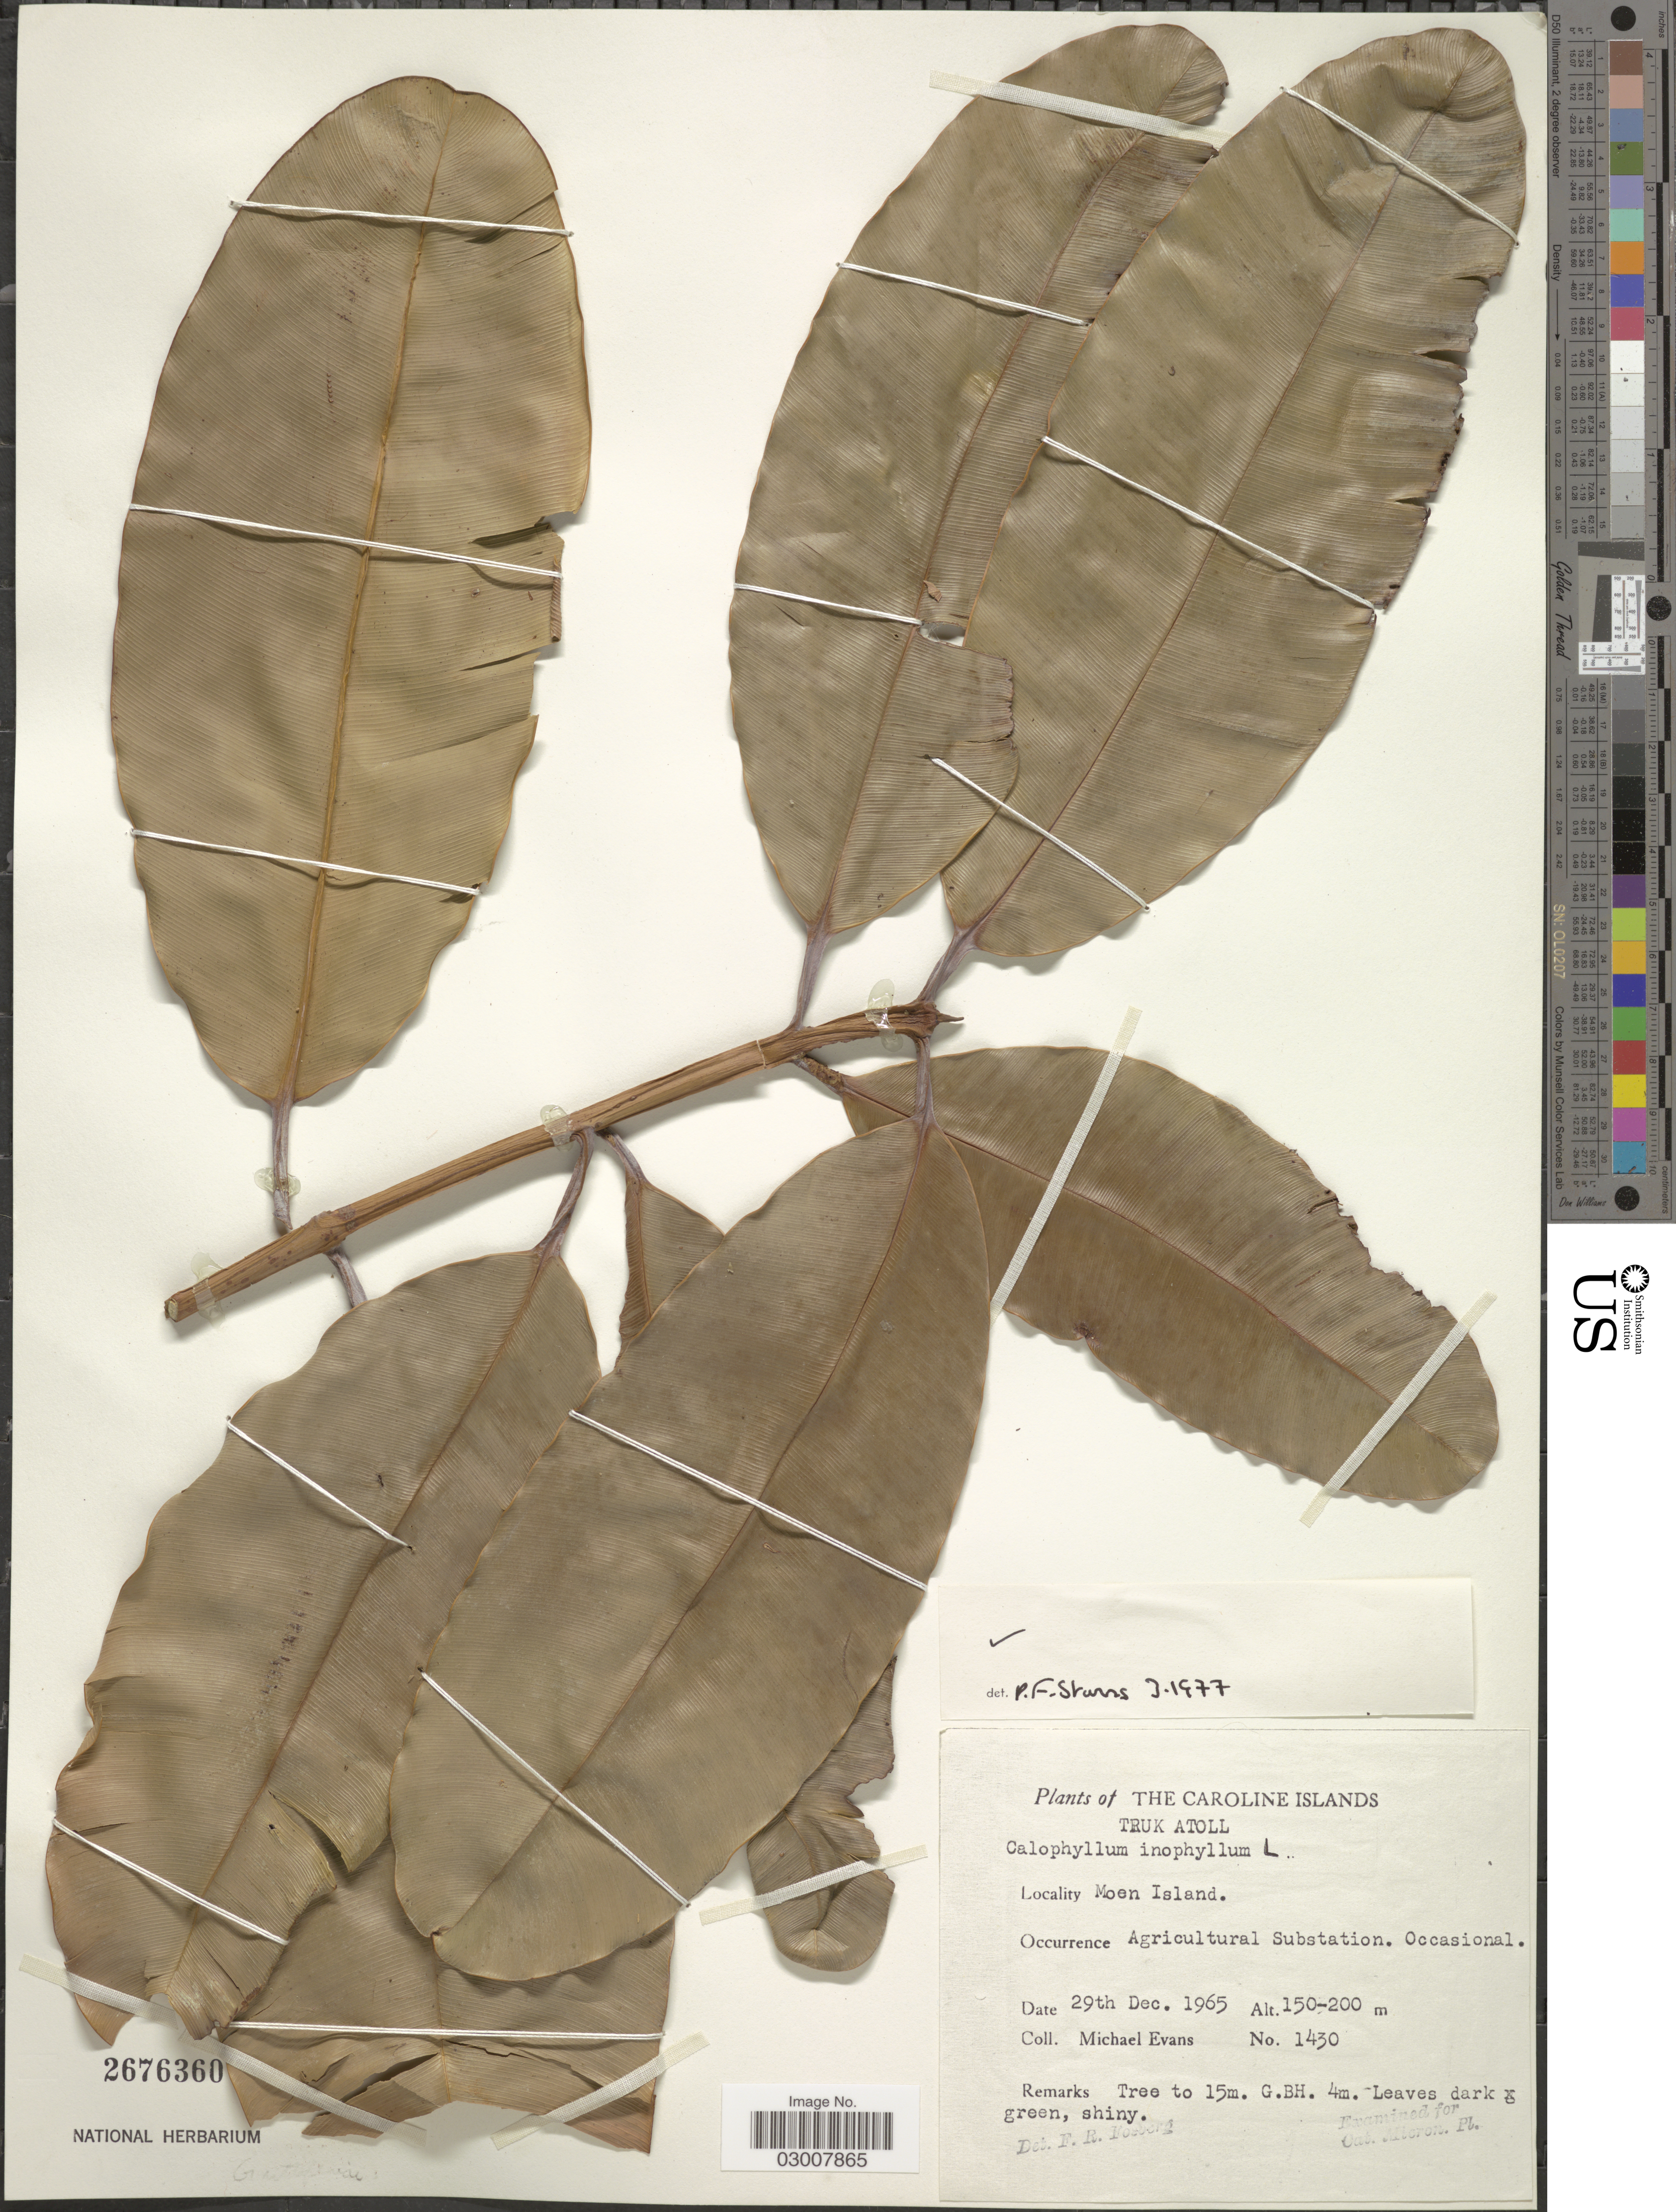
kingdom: Plantae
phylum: Tracheophyta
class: Magnoliopsida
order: Malpighiales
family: Calophyllaceae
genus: Calophyllum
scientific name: Calophyllum inophyllum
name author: L.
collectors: M. Evans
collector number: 1430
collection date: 1965-12-29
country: Micronesia, Federated States of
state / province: Truk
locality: The Caroline Islands, Truk Atoll, Moen Island.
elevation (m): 150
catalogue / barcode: US 2676360